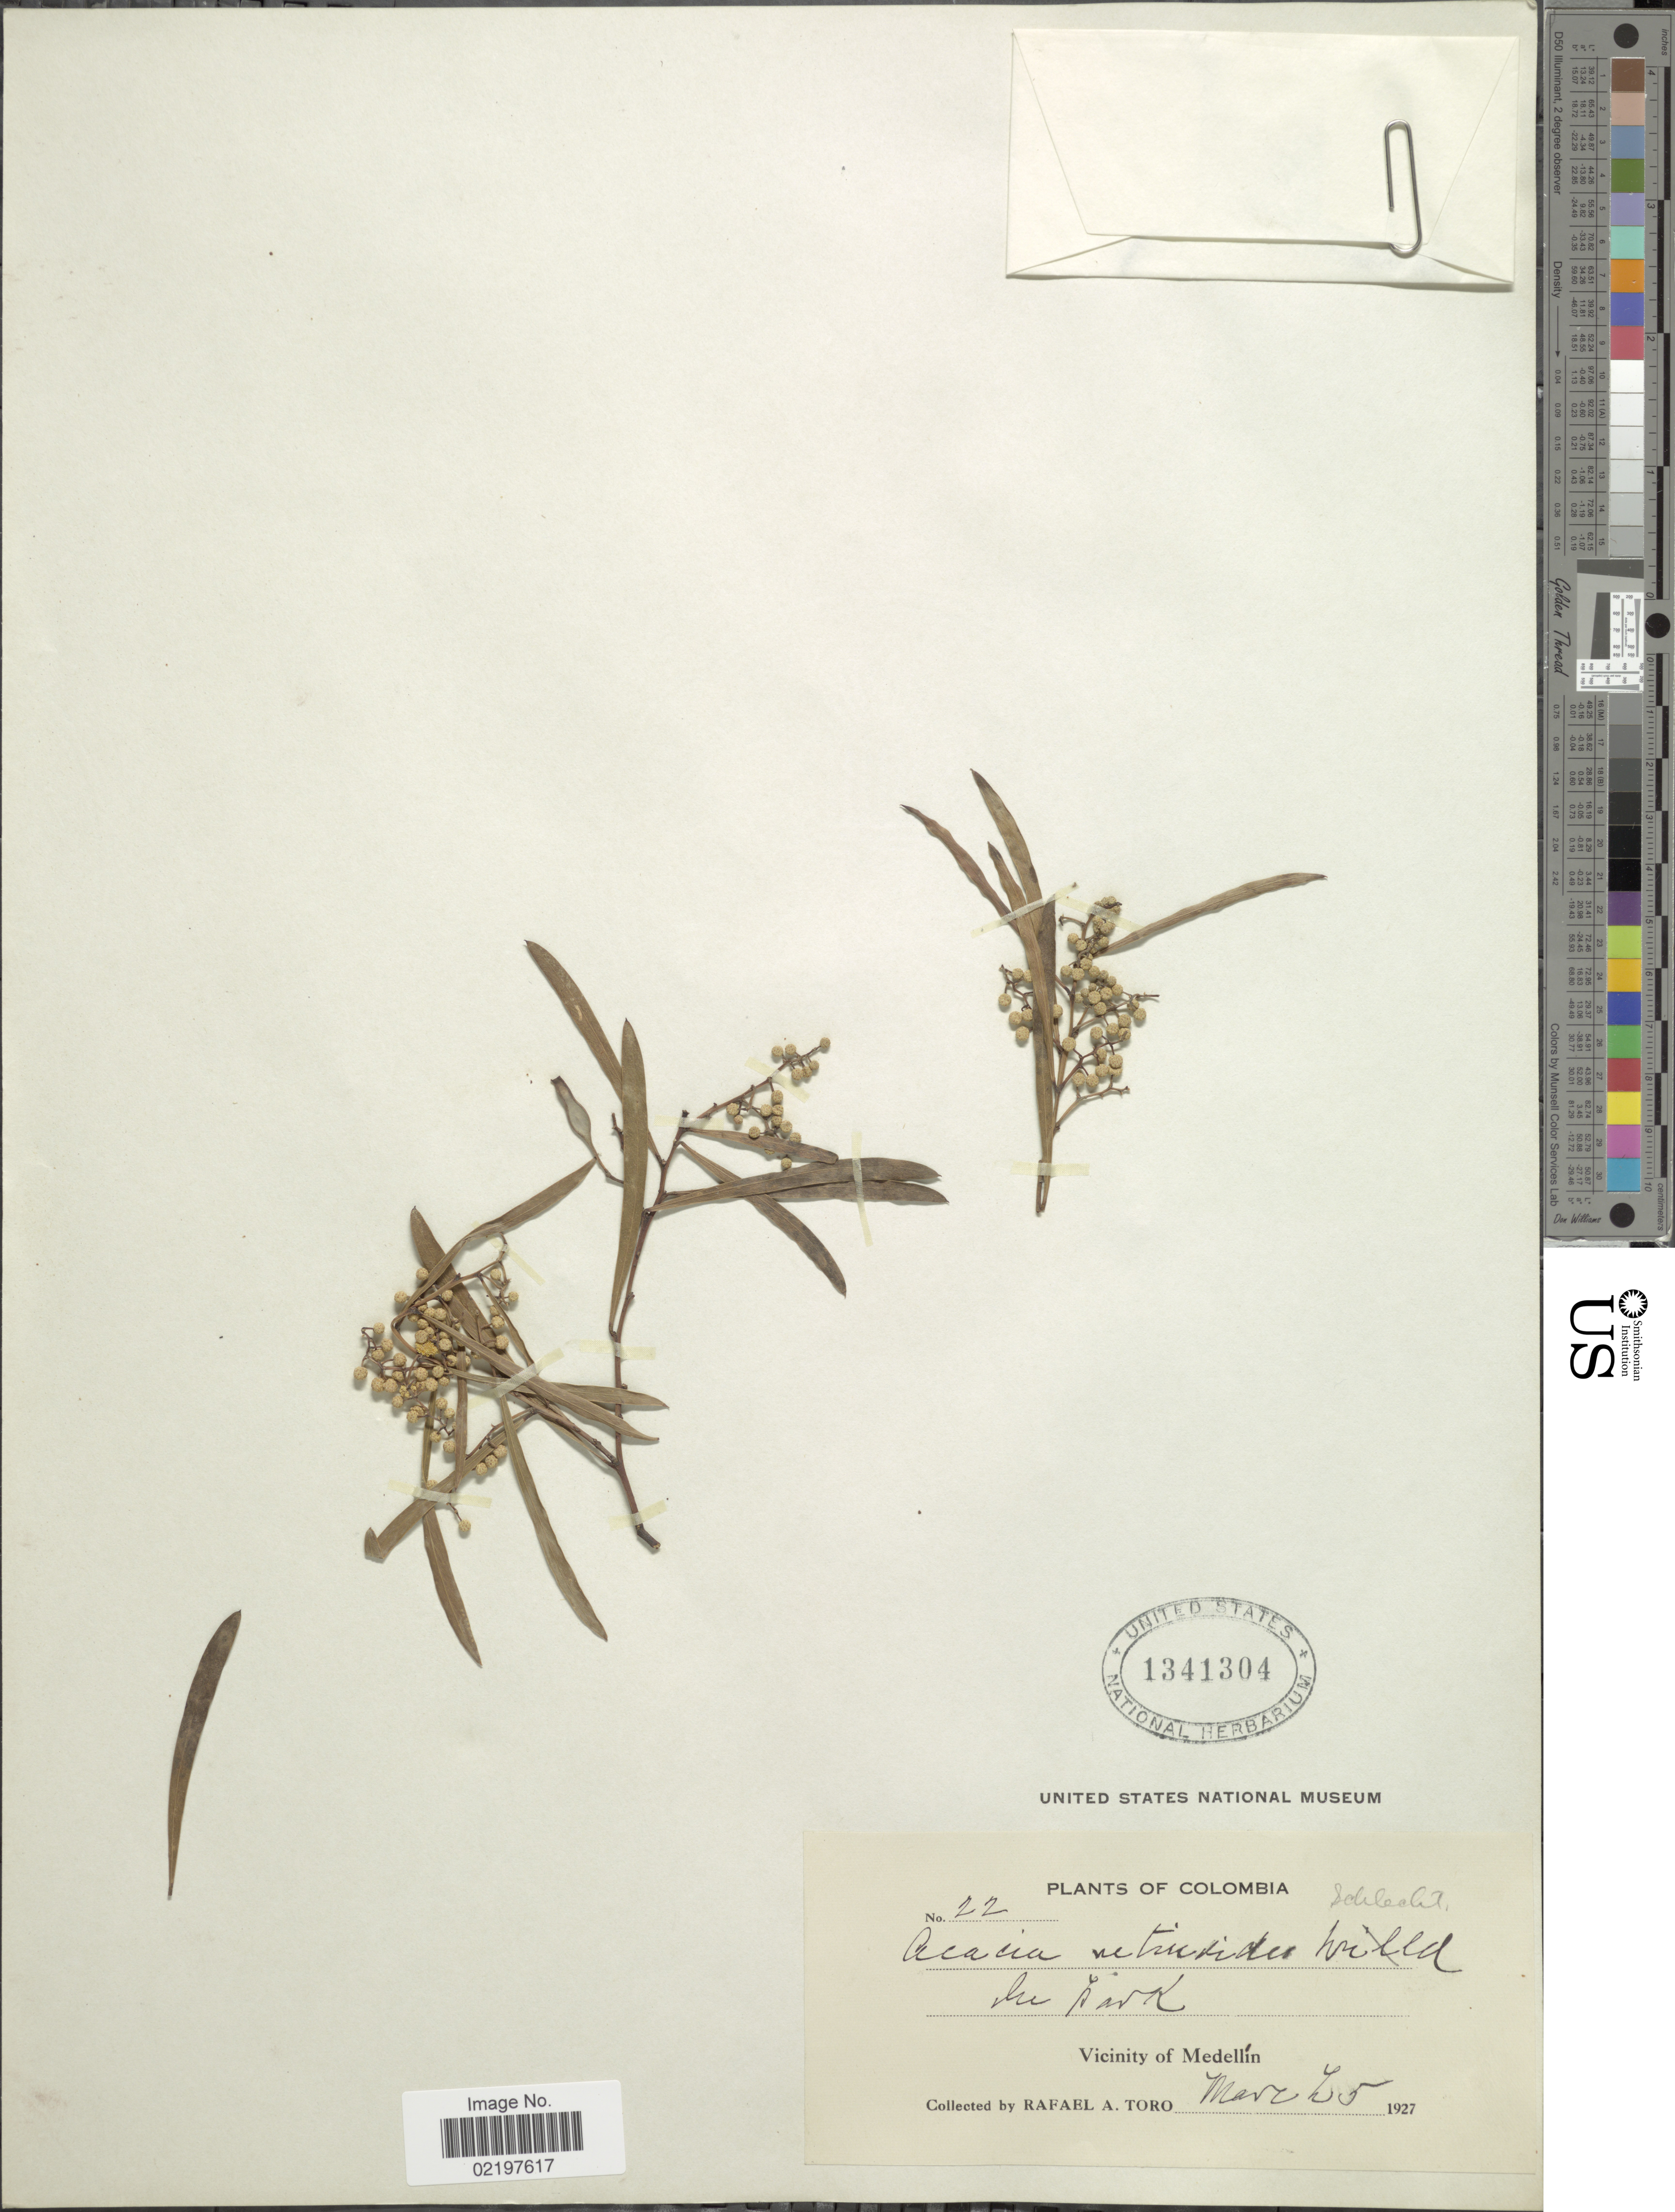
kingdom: Plantae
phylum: Tracheophyta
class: Magnoliopsida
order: Fabales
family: Fabaceae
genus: Acacia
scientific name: Acacia retinodes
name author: Schltdl.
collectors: R. A. Toro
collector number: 22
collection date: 1927-03-25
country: Colombia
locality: Vicinity of Medellin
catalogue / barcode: US 1341304